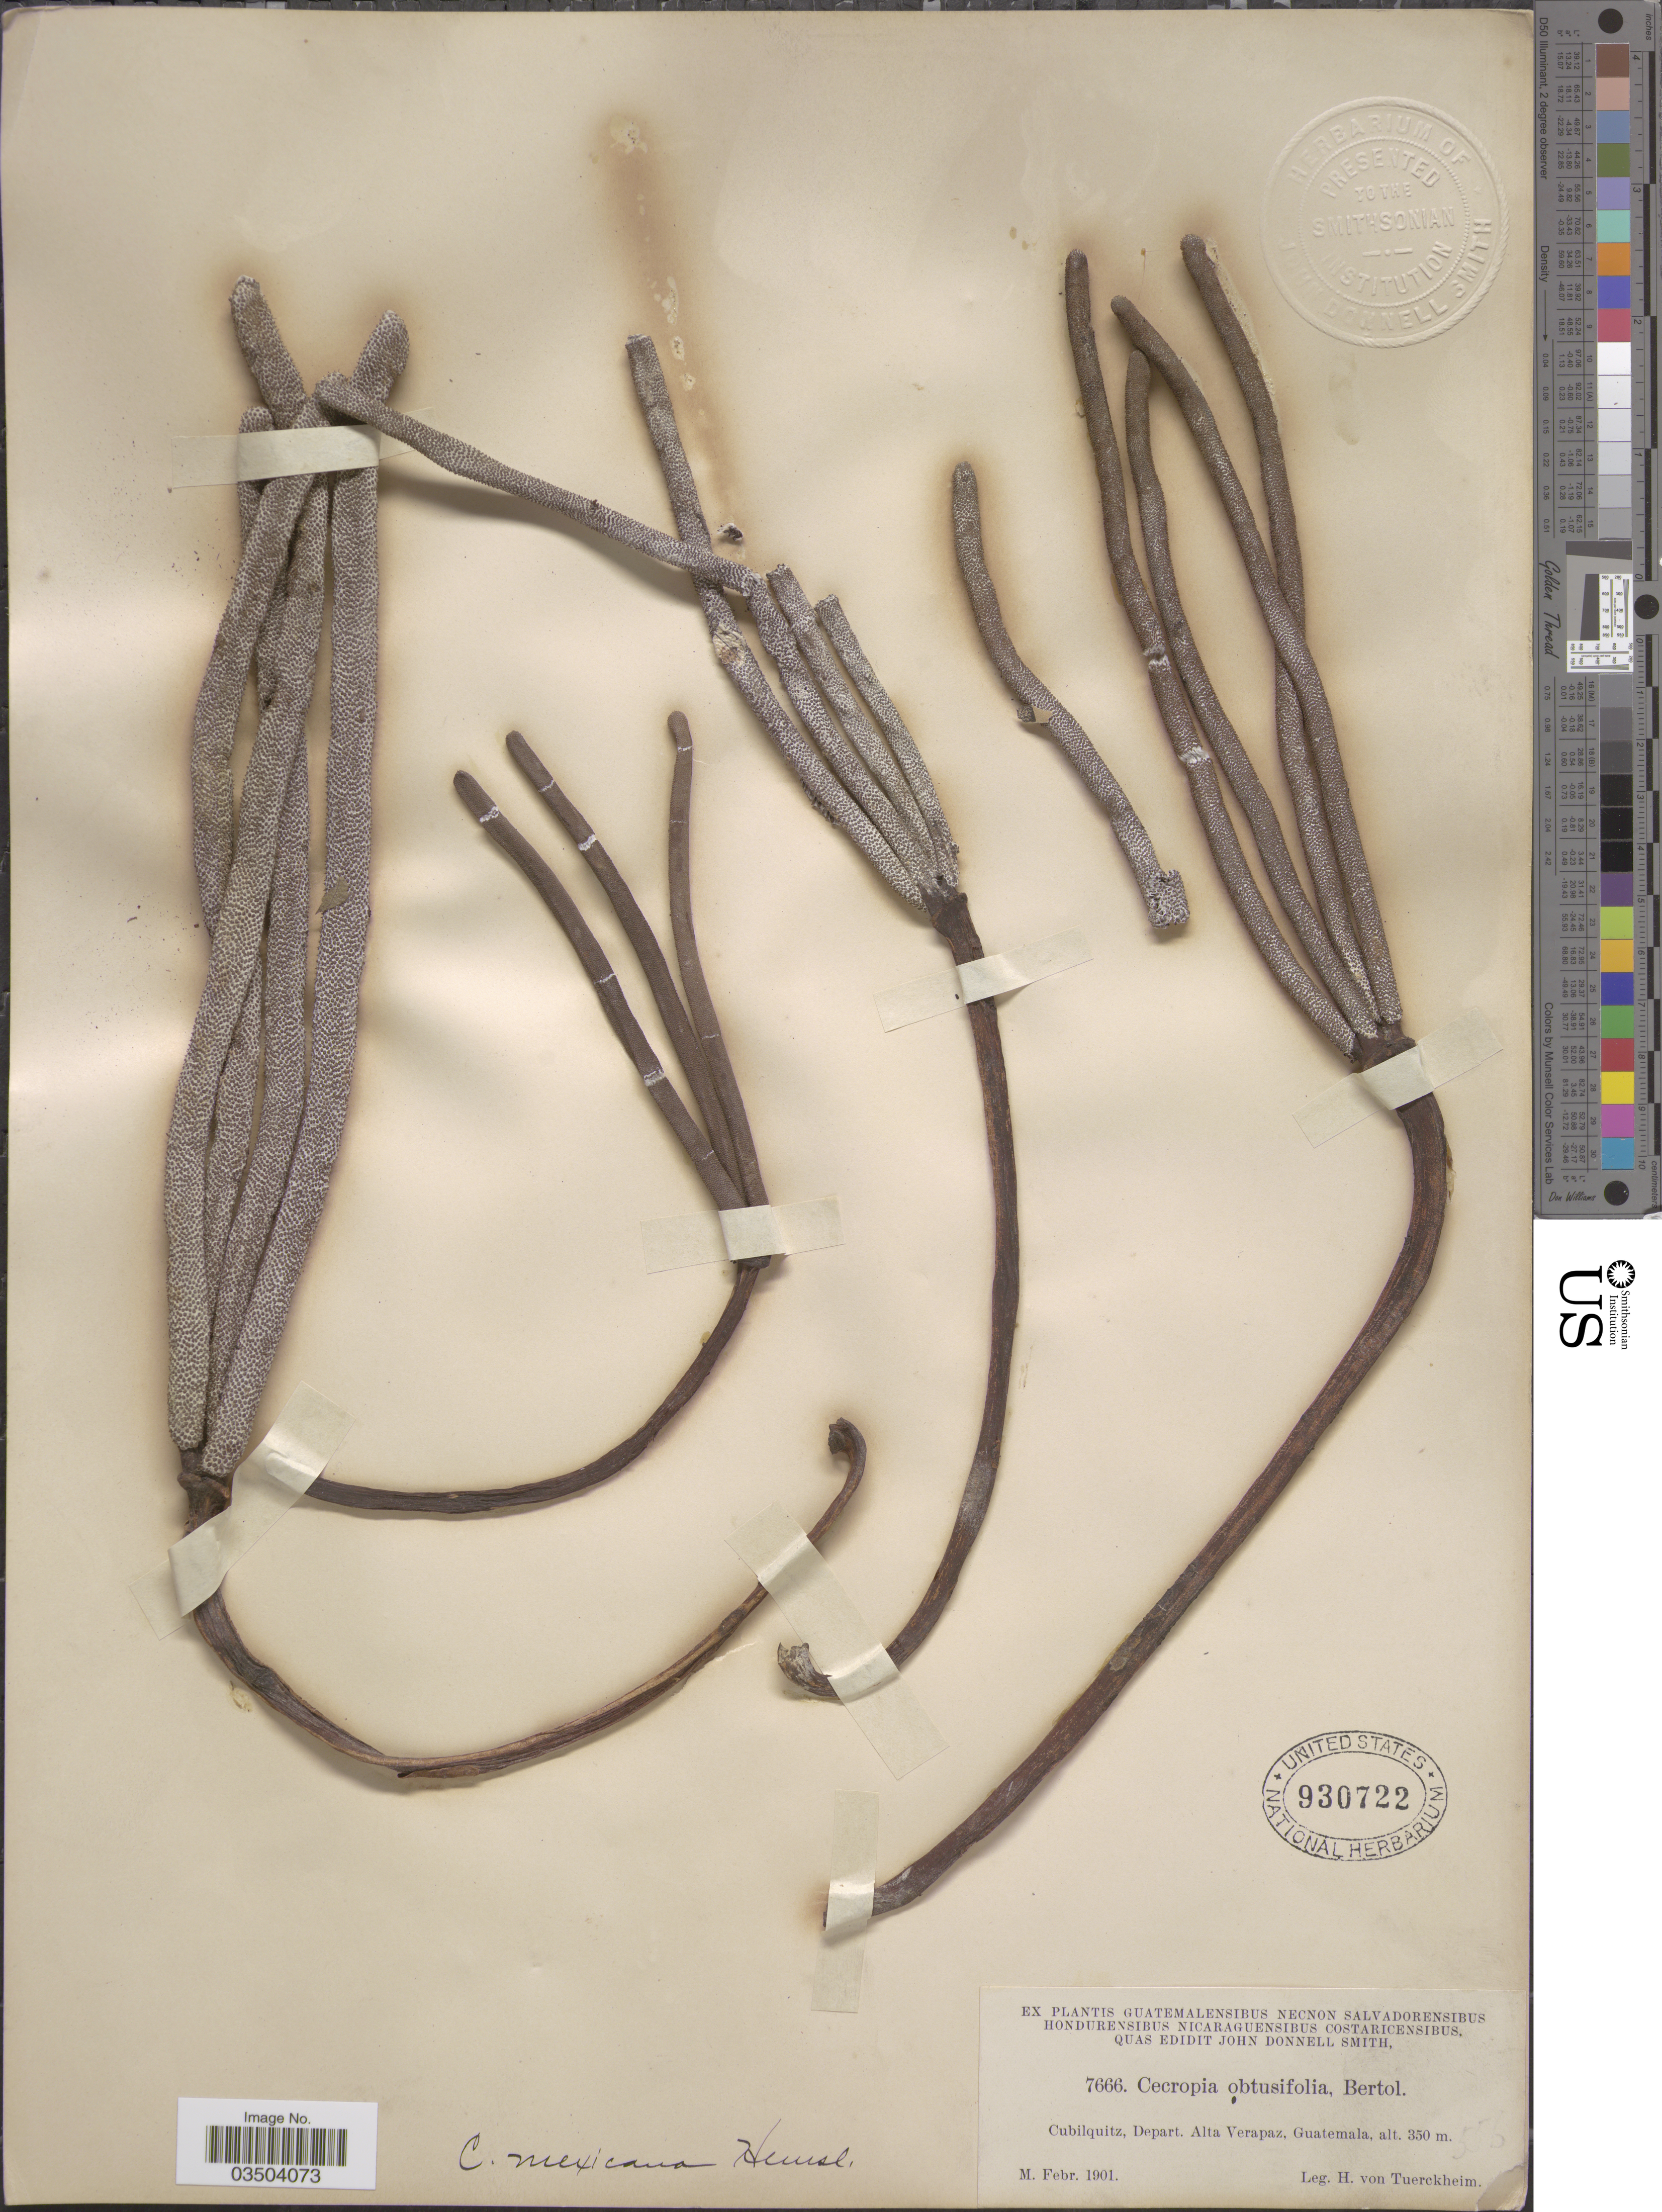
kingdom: Plantae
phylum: Tracheophyta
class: Magnoliopsida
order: Rosales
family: Urticaceae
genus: Cecropia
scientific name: Cecropia obtusifolia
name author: Bertol.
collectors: H. von Türckheim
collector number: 7666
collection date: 1901-02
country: Guatemala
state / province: Alta Verapaz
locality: Cubilquitz, Depart. Alta Verapaz.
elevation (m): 350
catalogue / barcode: US 930722